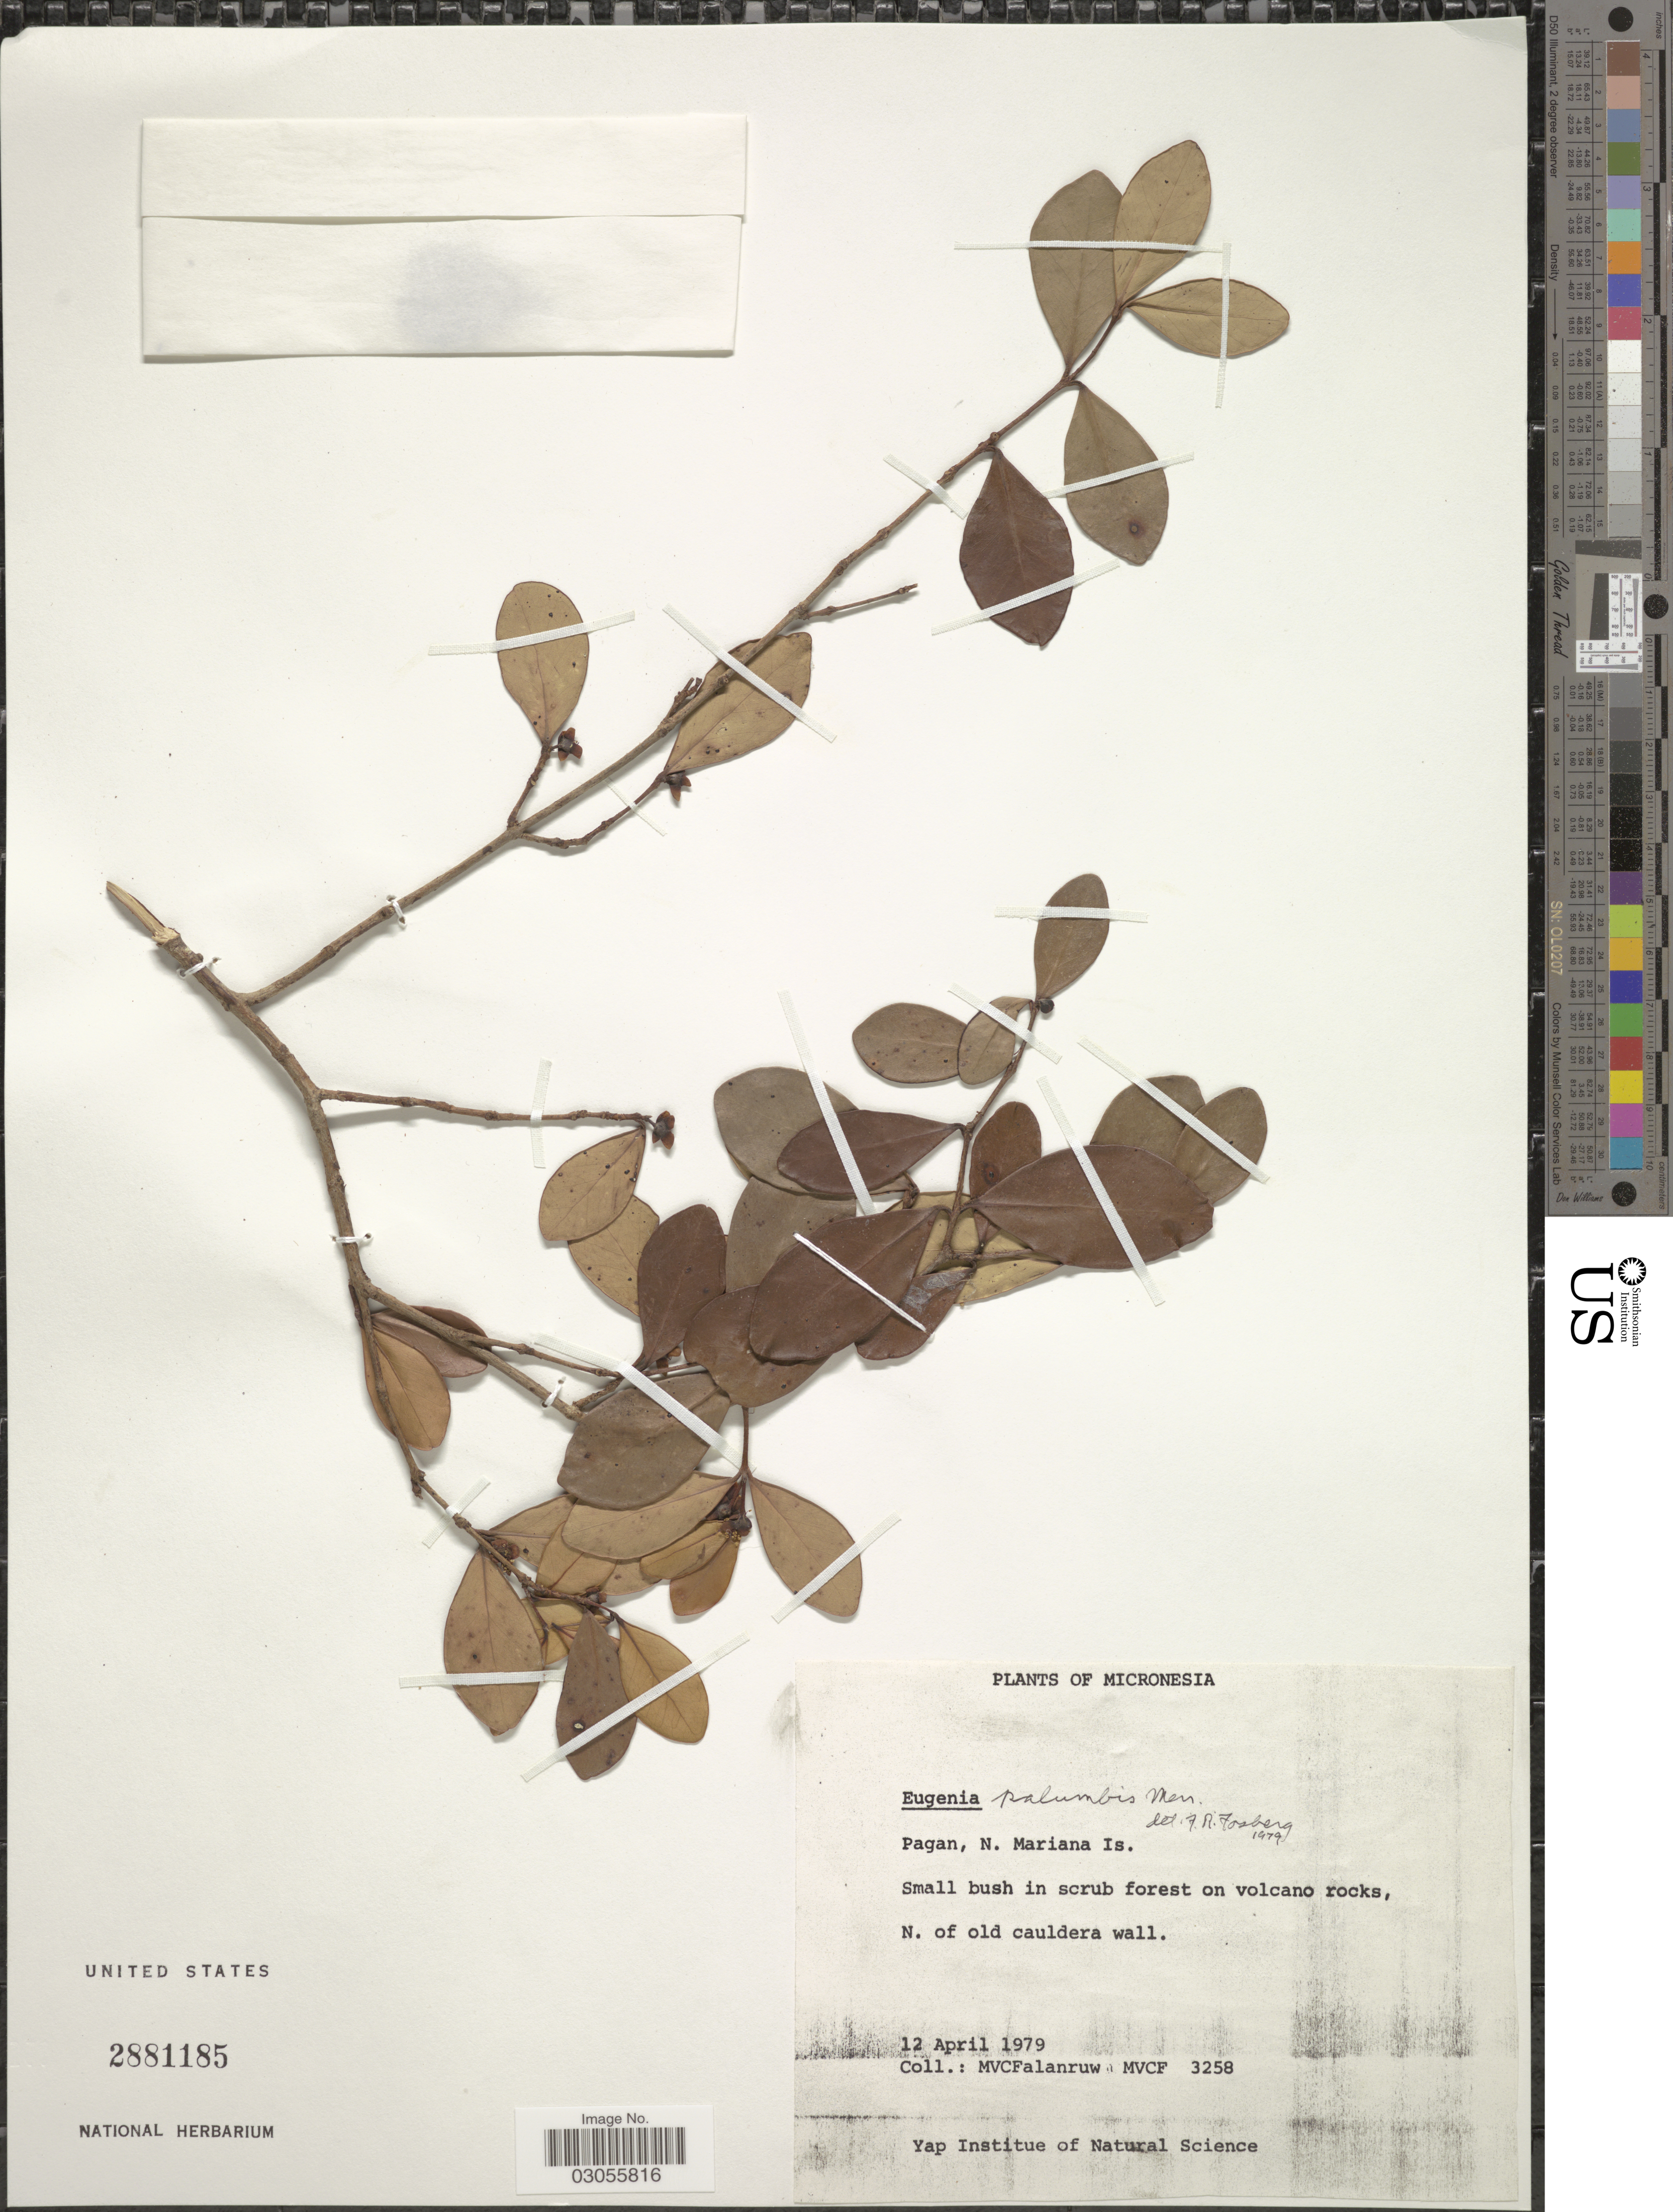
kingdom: Plantae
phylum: Tracheophyta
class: Magnoliopsida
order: Myrtales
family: Myrtaceae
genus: Eugenia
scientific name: Eugenia palumbis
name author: Merr.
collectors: M. V. Falanruw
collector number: MVCF 3258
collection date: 1979-04-12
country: Northern Mariana Islands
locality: Micronesia. Pagan.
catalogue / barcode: US 2881185